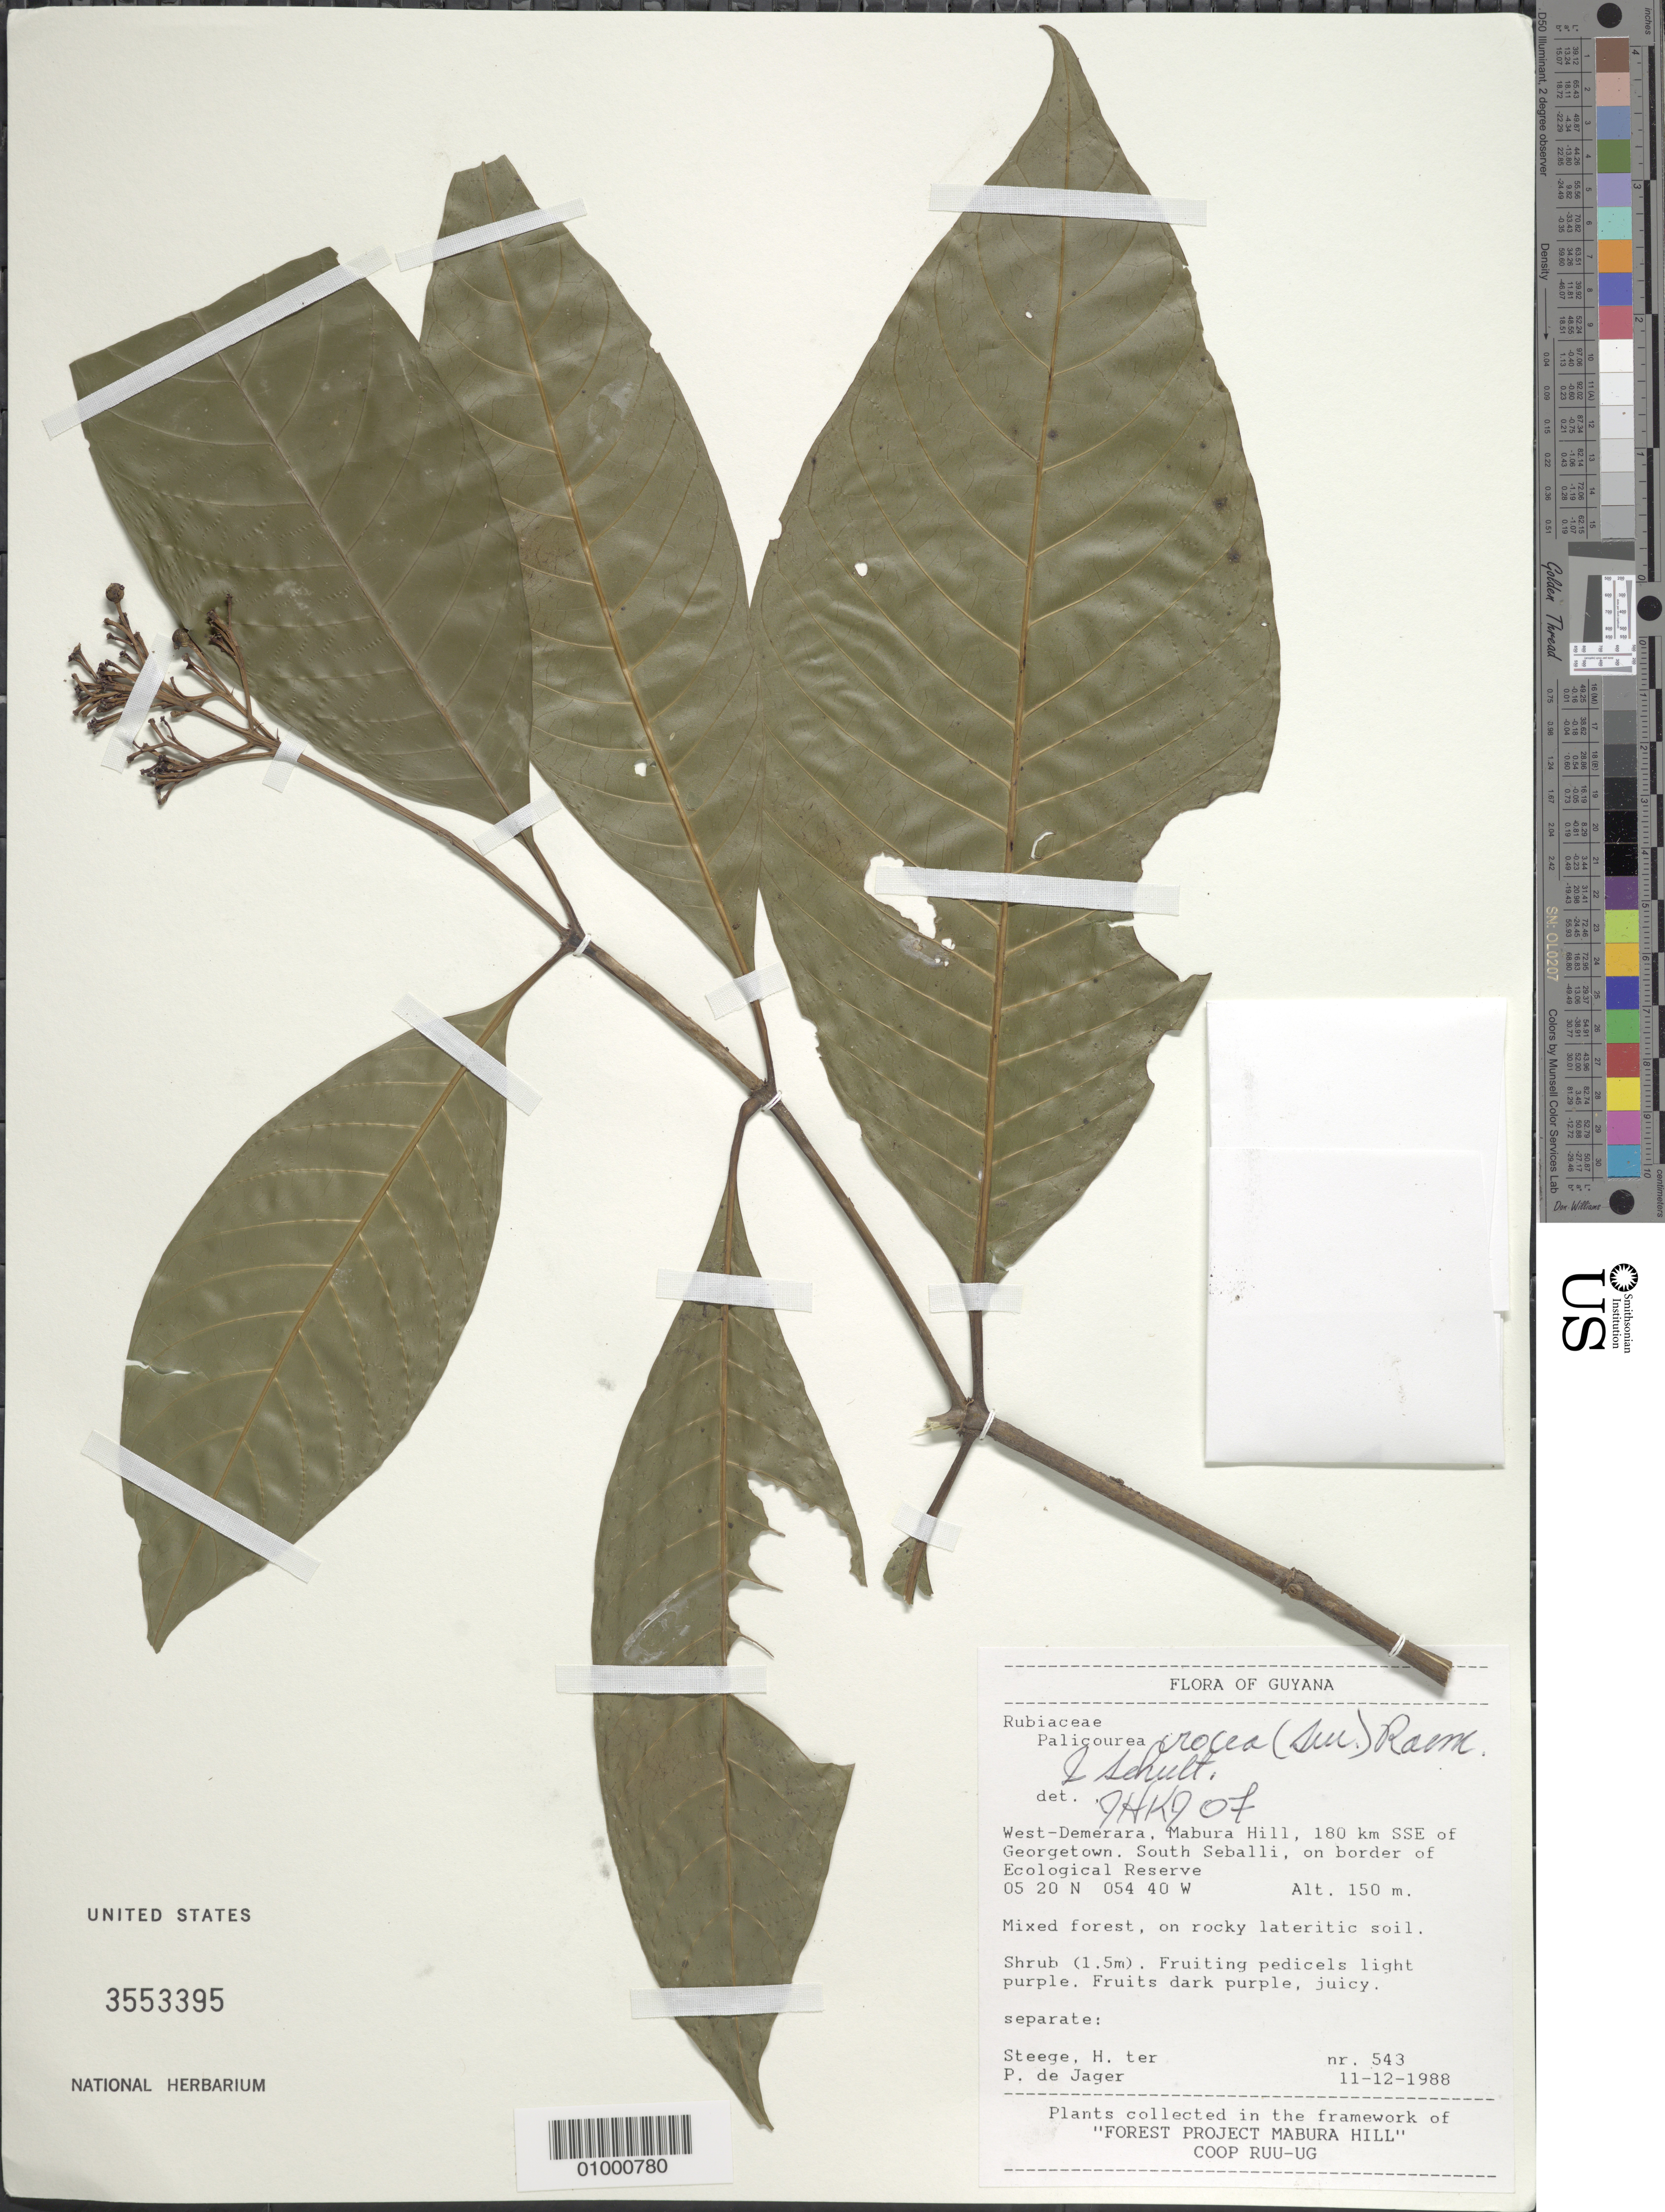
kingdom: Plantae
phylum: Tracheophyta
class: Magnoliopsida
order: Gentianales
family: Rubiaceae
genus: Palicourea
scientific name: Palicourea crocea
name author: (Sw.) Schult.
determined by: Kirkbride, J. H.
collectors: H. ter Steege & P. De Jager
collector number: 543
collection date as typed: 11-Dec-88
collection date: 1988-12-11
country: Guyana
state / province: U. Demerara-Berbice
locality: Mabura Hill, 180 km SSE of Georgetown, South Seballi compartment; border of ecological reserve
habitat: Mixed forest, on rocky lateritic soil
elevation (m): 150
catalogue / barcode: US 3553395